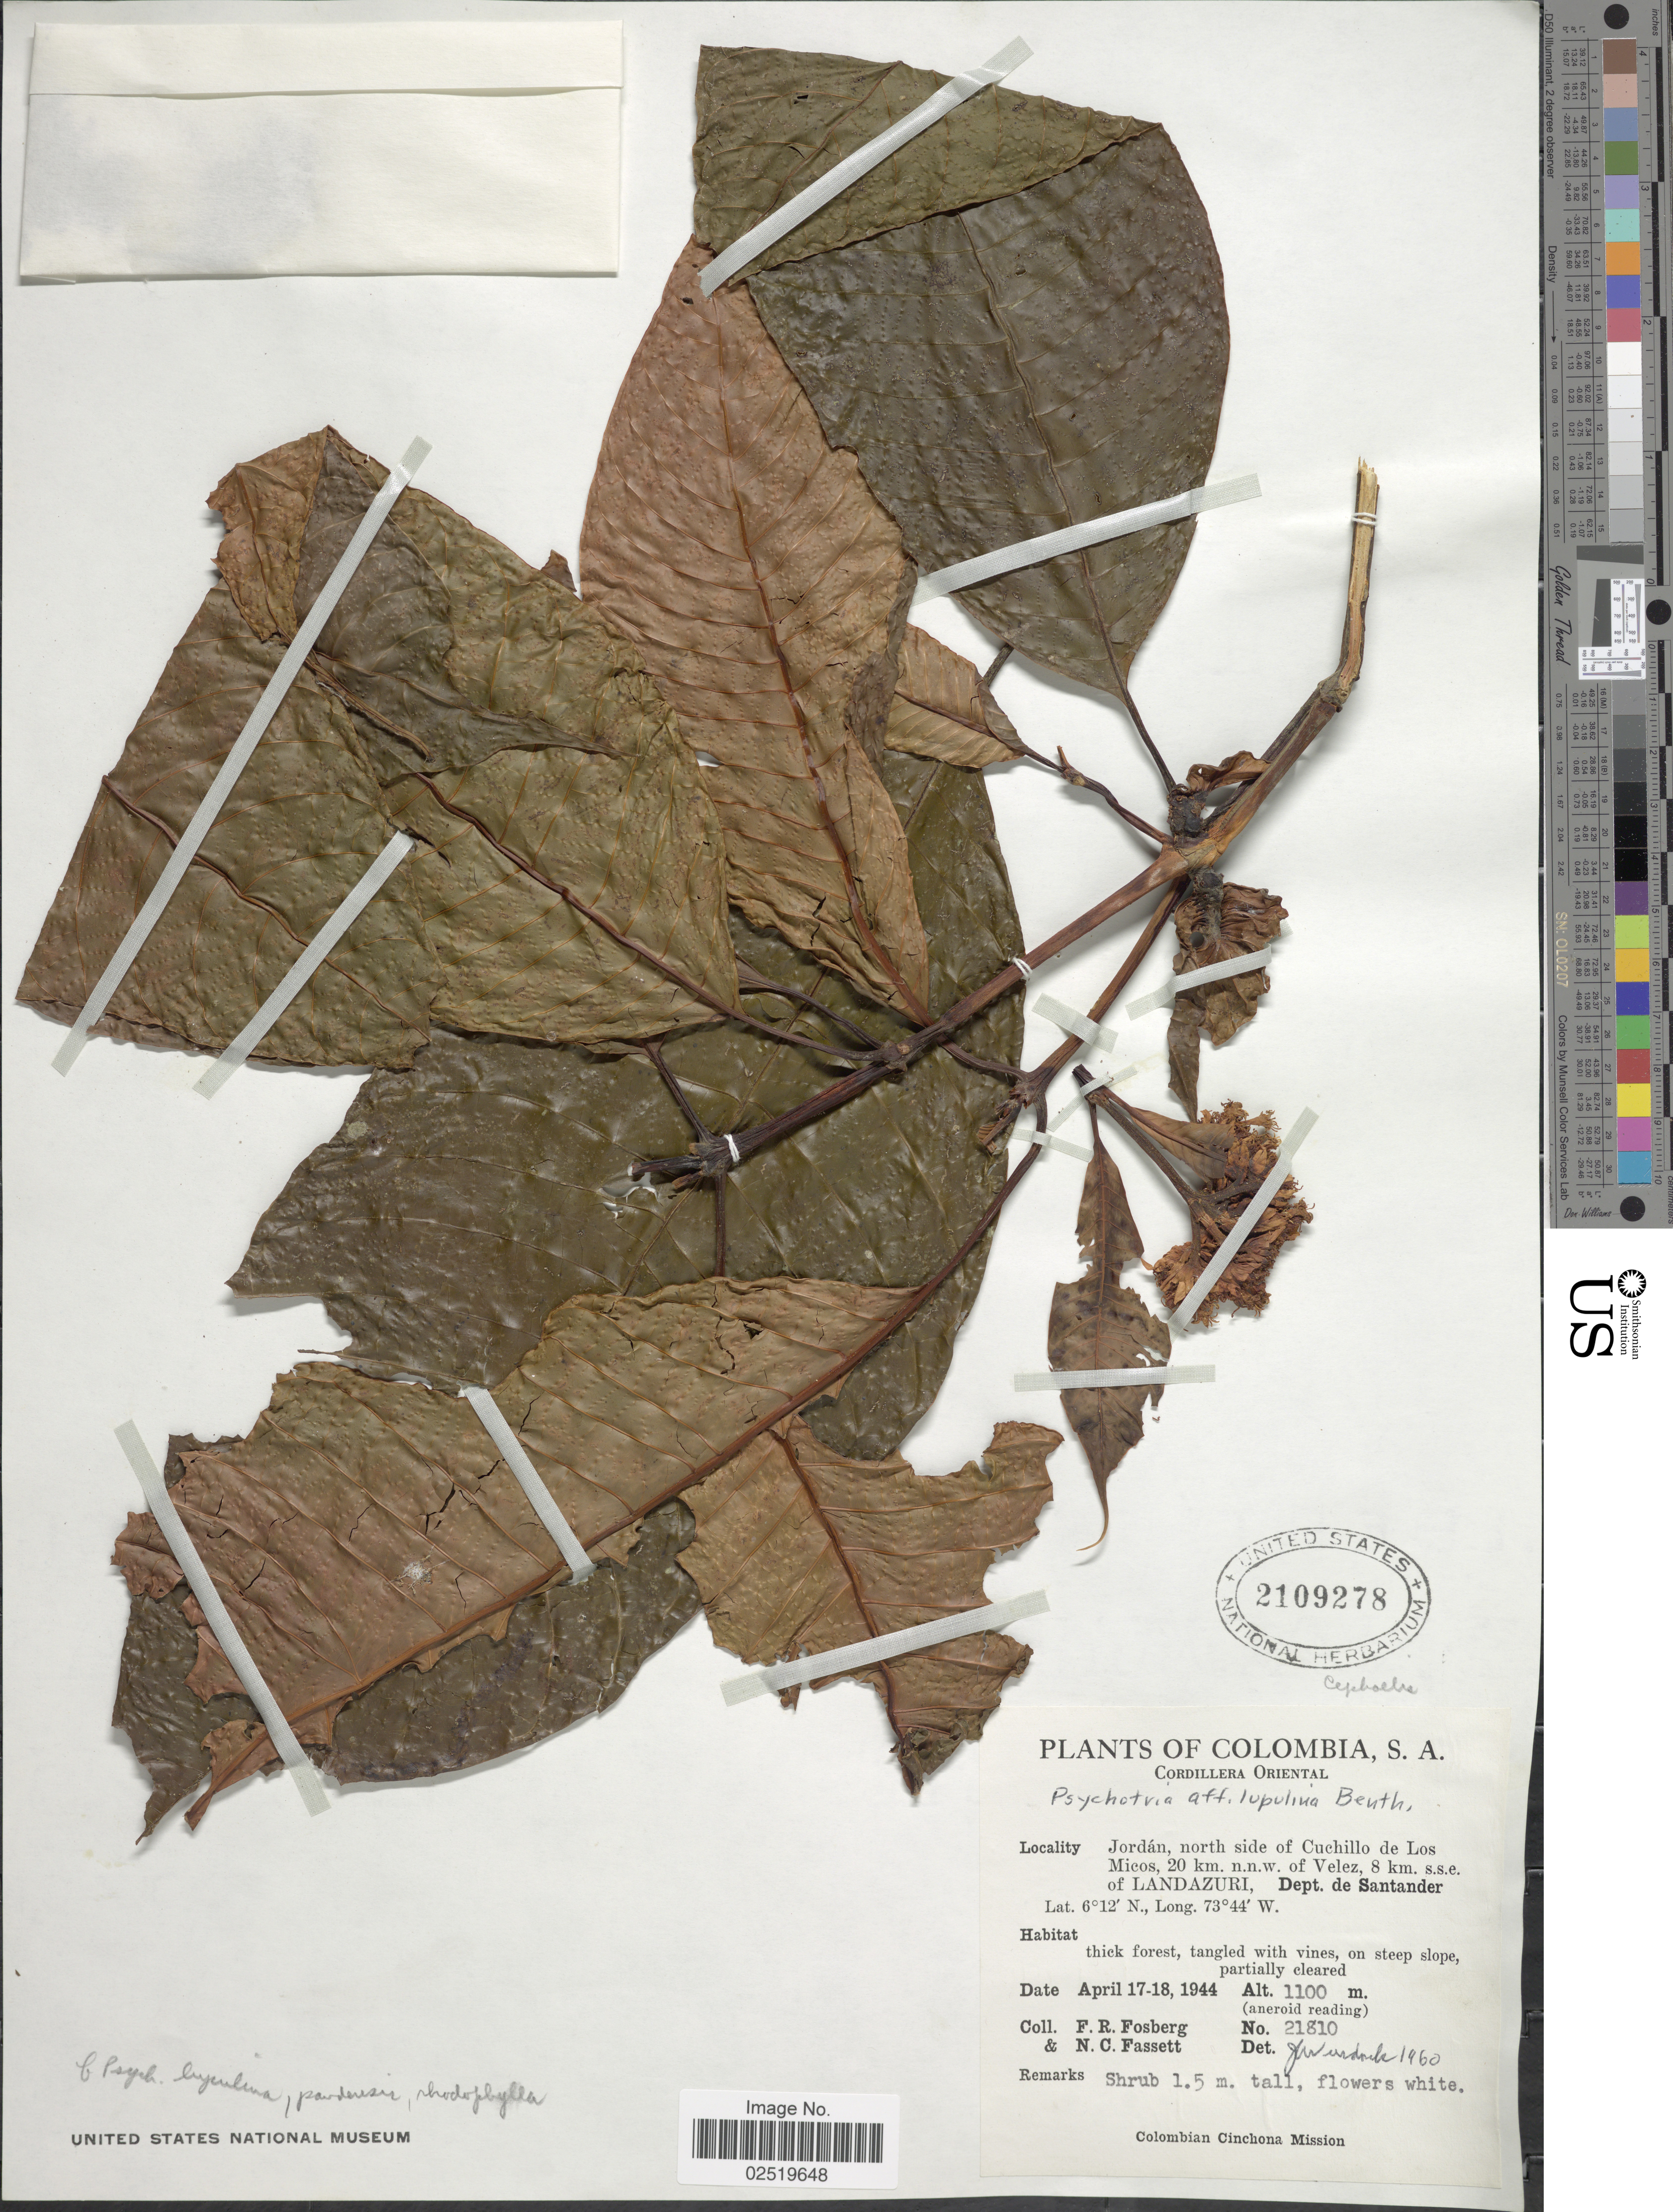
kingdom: Plantae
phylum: Tracheophyta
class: Magnoliopsida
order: Gentianales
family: Rubiaceae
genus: Psychotria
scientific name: Psychotria lupulina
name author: Benth.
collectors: F. R. Fosberg & N. C. Fassett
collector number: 21810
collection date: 1944-04-17/1944-04-18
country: Colombia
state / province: Santander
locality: Cordillera Oriental, Jordán, north side of Cuchillo de Los Micos, 20 km. n.n.w. of Velez, 8 km. s.s.e. of Landazuri, on steep slope.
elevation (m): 1100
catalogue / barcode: US 2109278